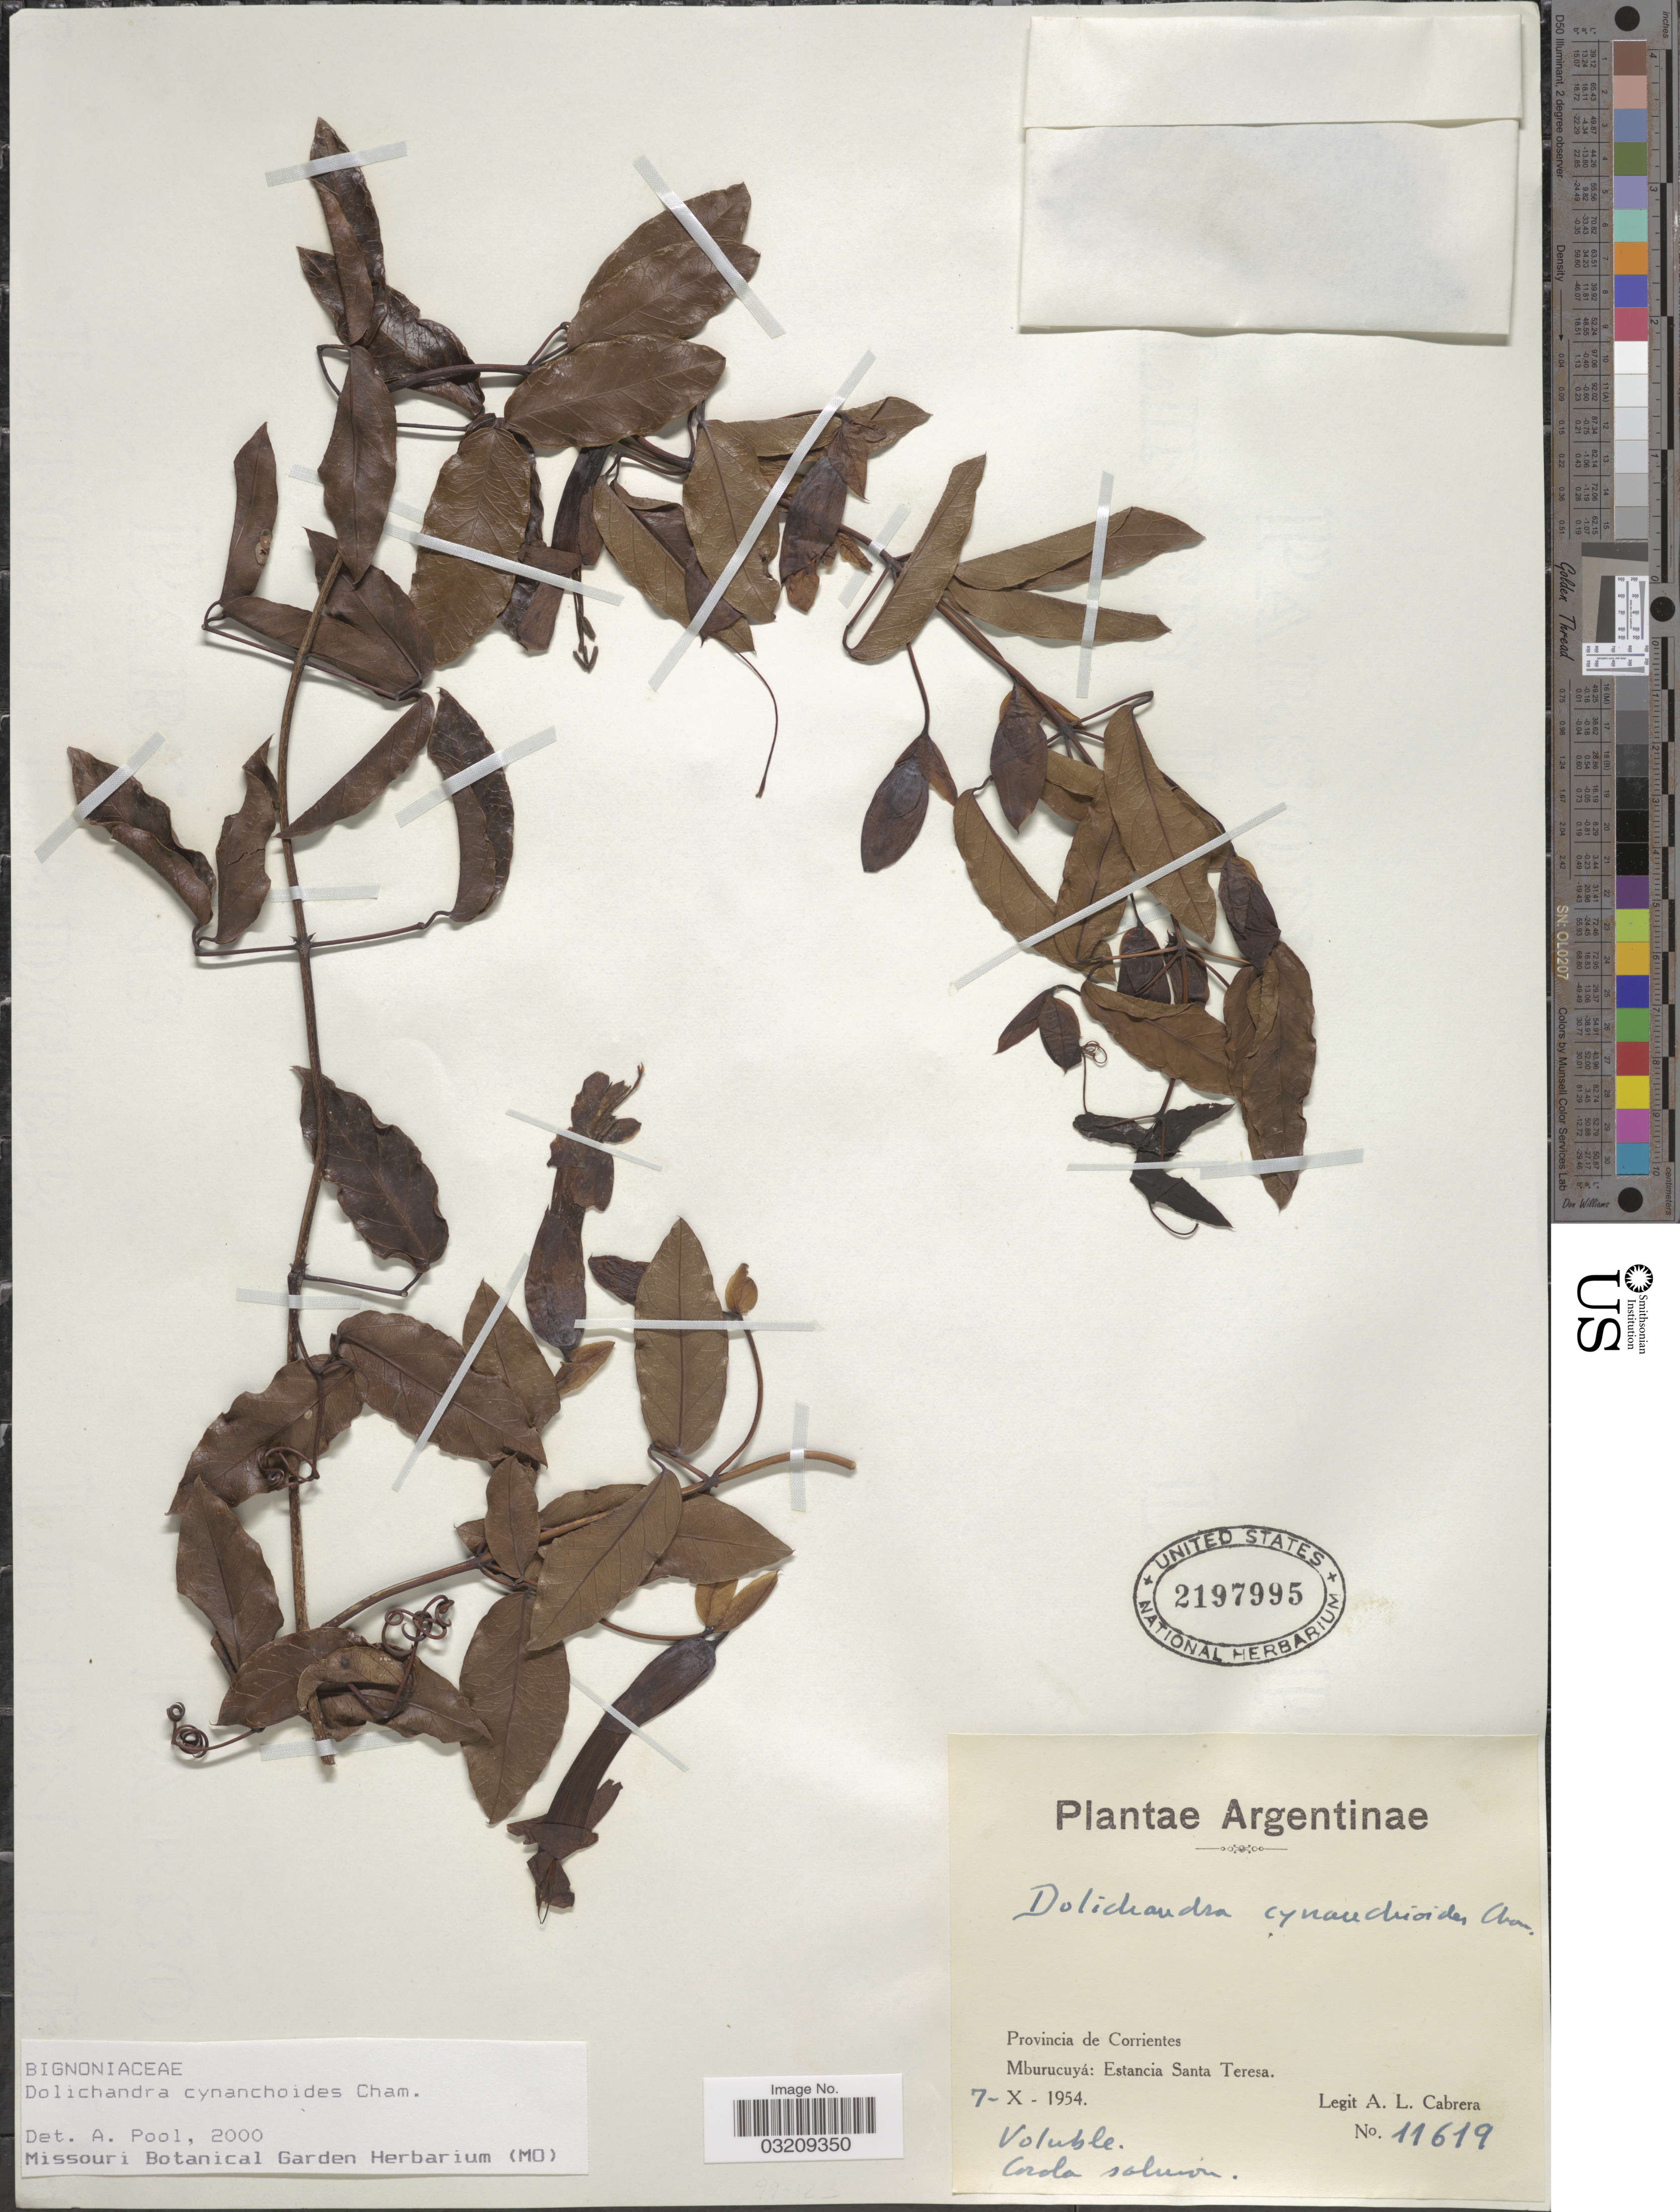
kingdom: Plantae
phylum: Tracheophyta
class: Magnoliopsida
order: Lamiales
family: Bignoniaceae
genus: Dolichandra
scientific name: Dolichandra cynanchoides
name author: Cham.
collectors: A. L. Cabrera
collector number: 11619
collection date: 1954-10-07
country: Argentina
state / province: Corrientes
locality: Mburucuyá: Estancia Santa Teresa.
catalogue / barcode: US 2197995